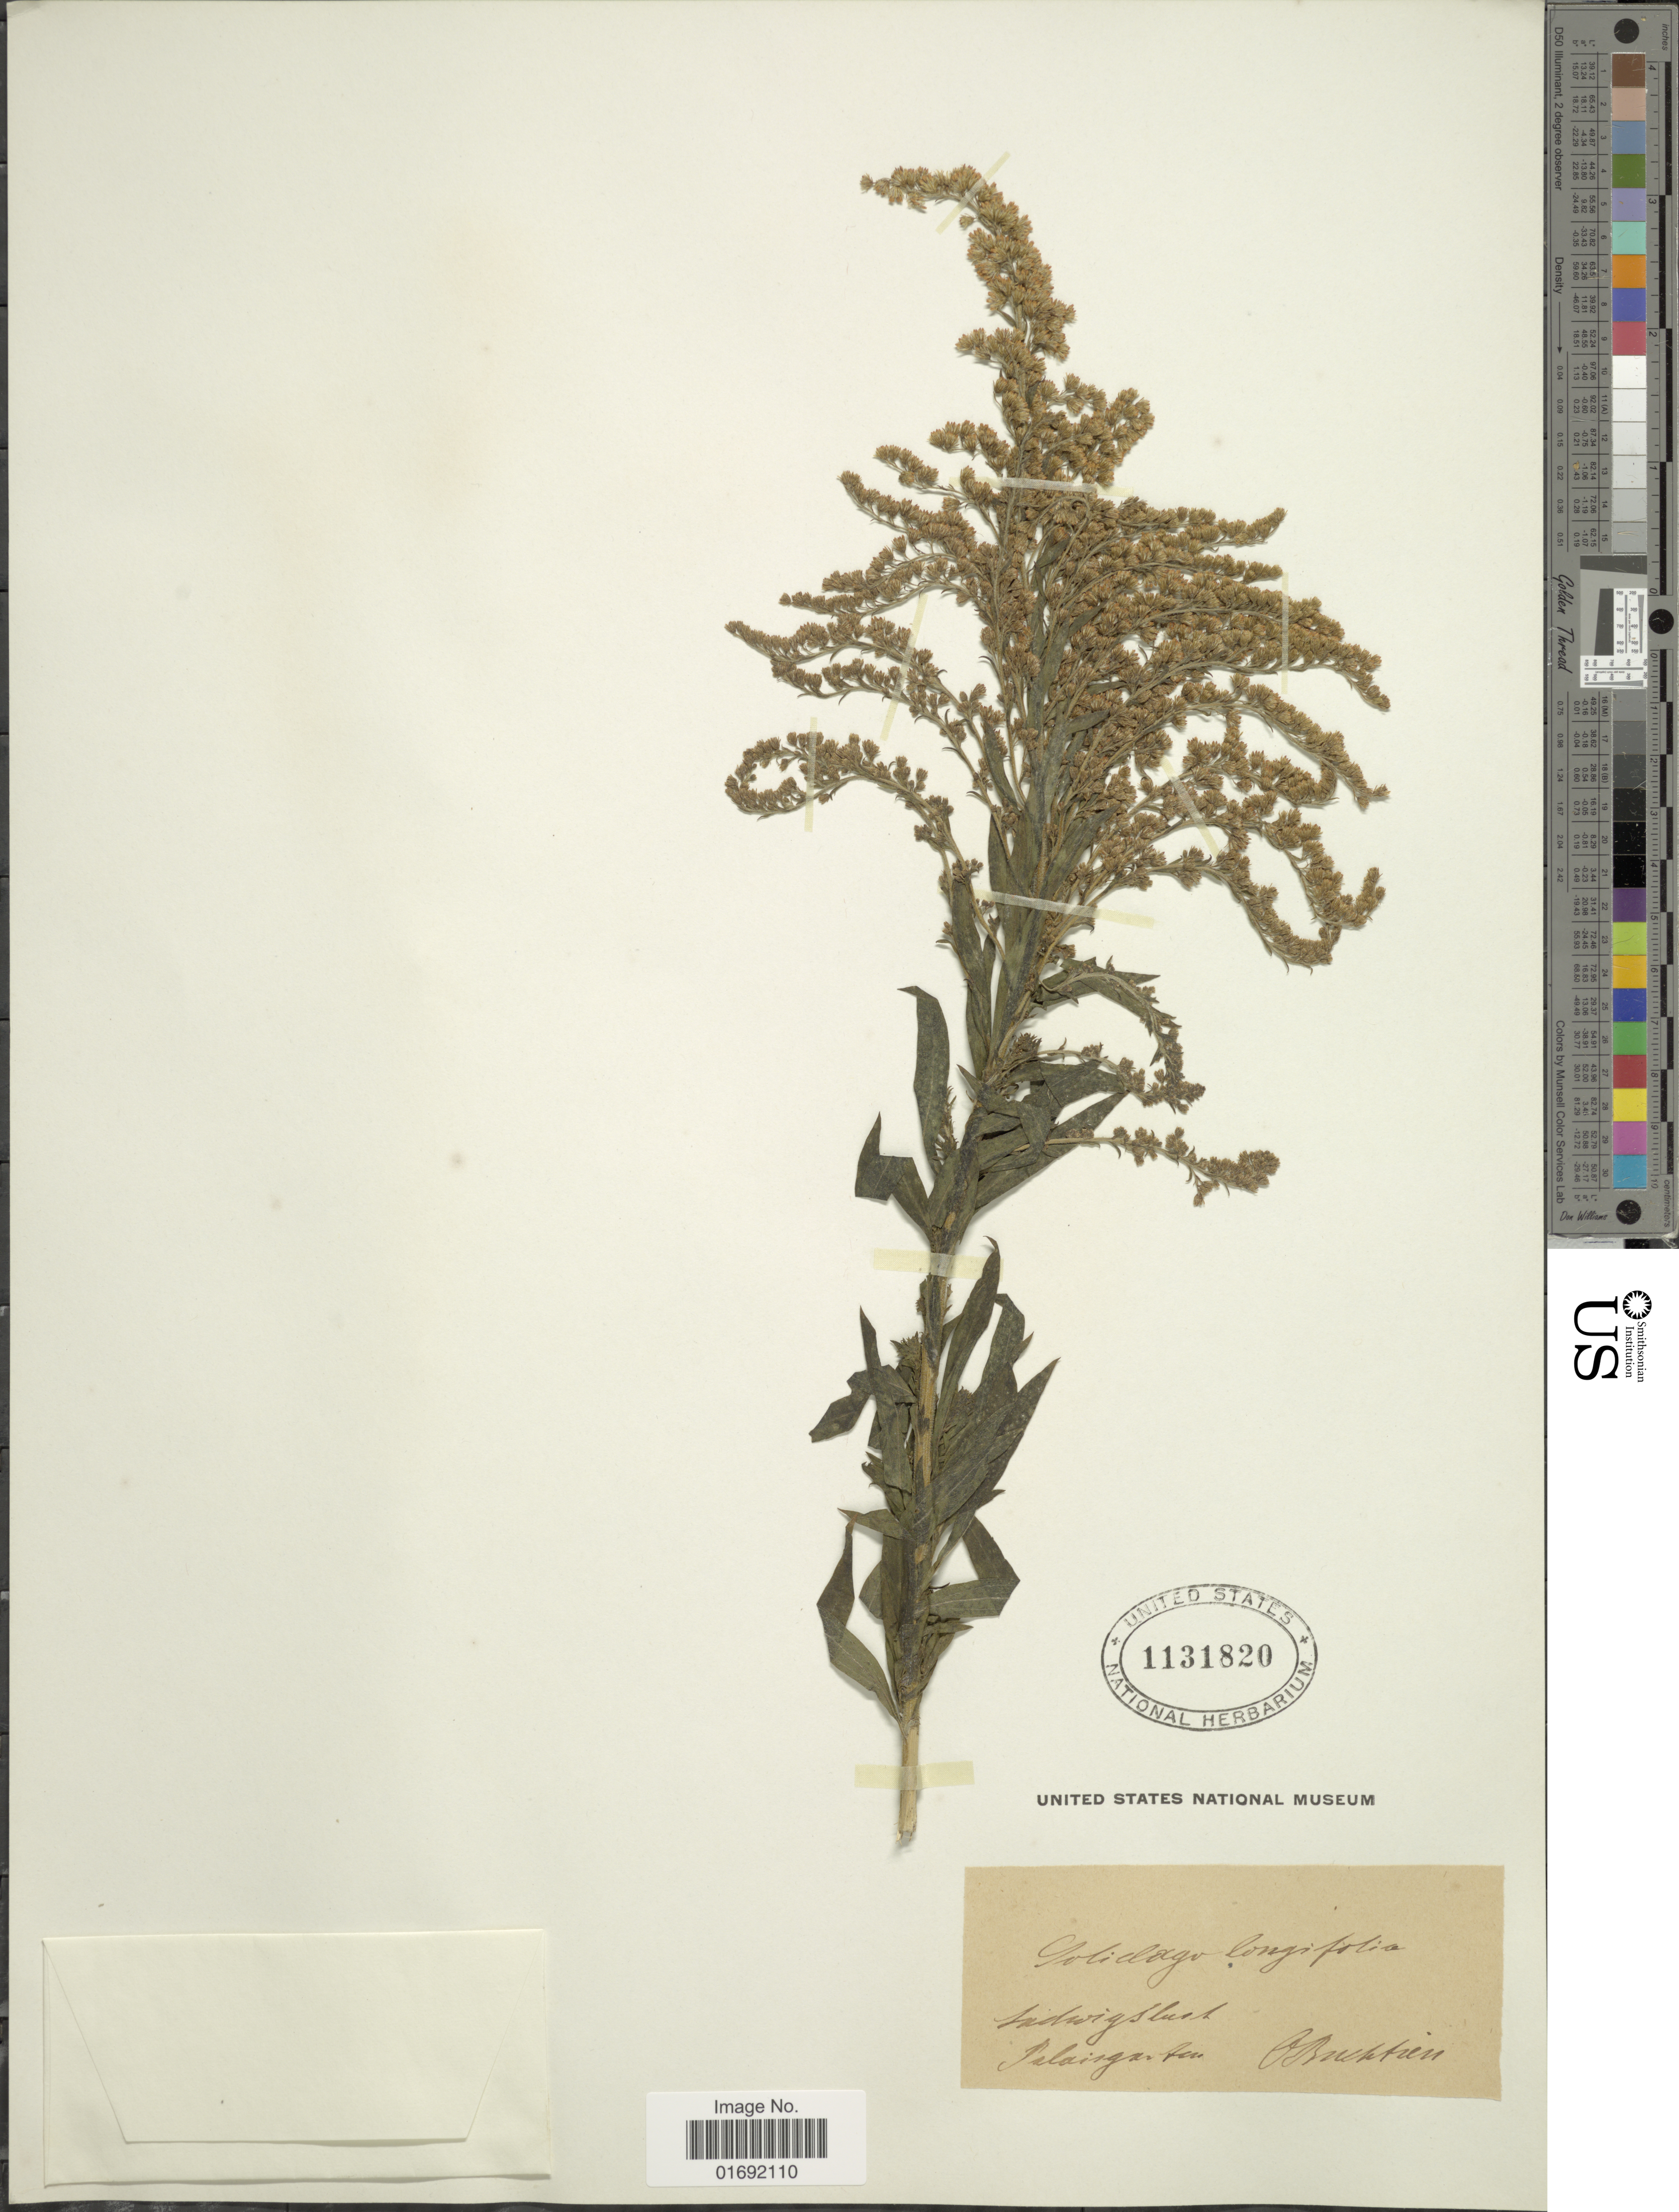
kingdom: Plantae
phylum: Tracheophyta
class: Magnoliopsida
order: Asterales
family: Asteraceae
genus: Solidago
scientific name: Solidago longifolia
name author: Schrad.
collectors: O. Buchtien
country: Germany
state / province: Mecklenburg-Vorpommern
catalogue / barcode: US 1131820